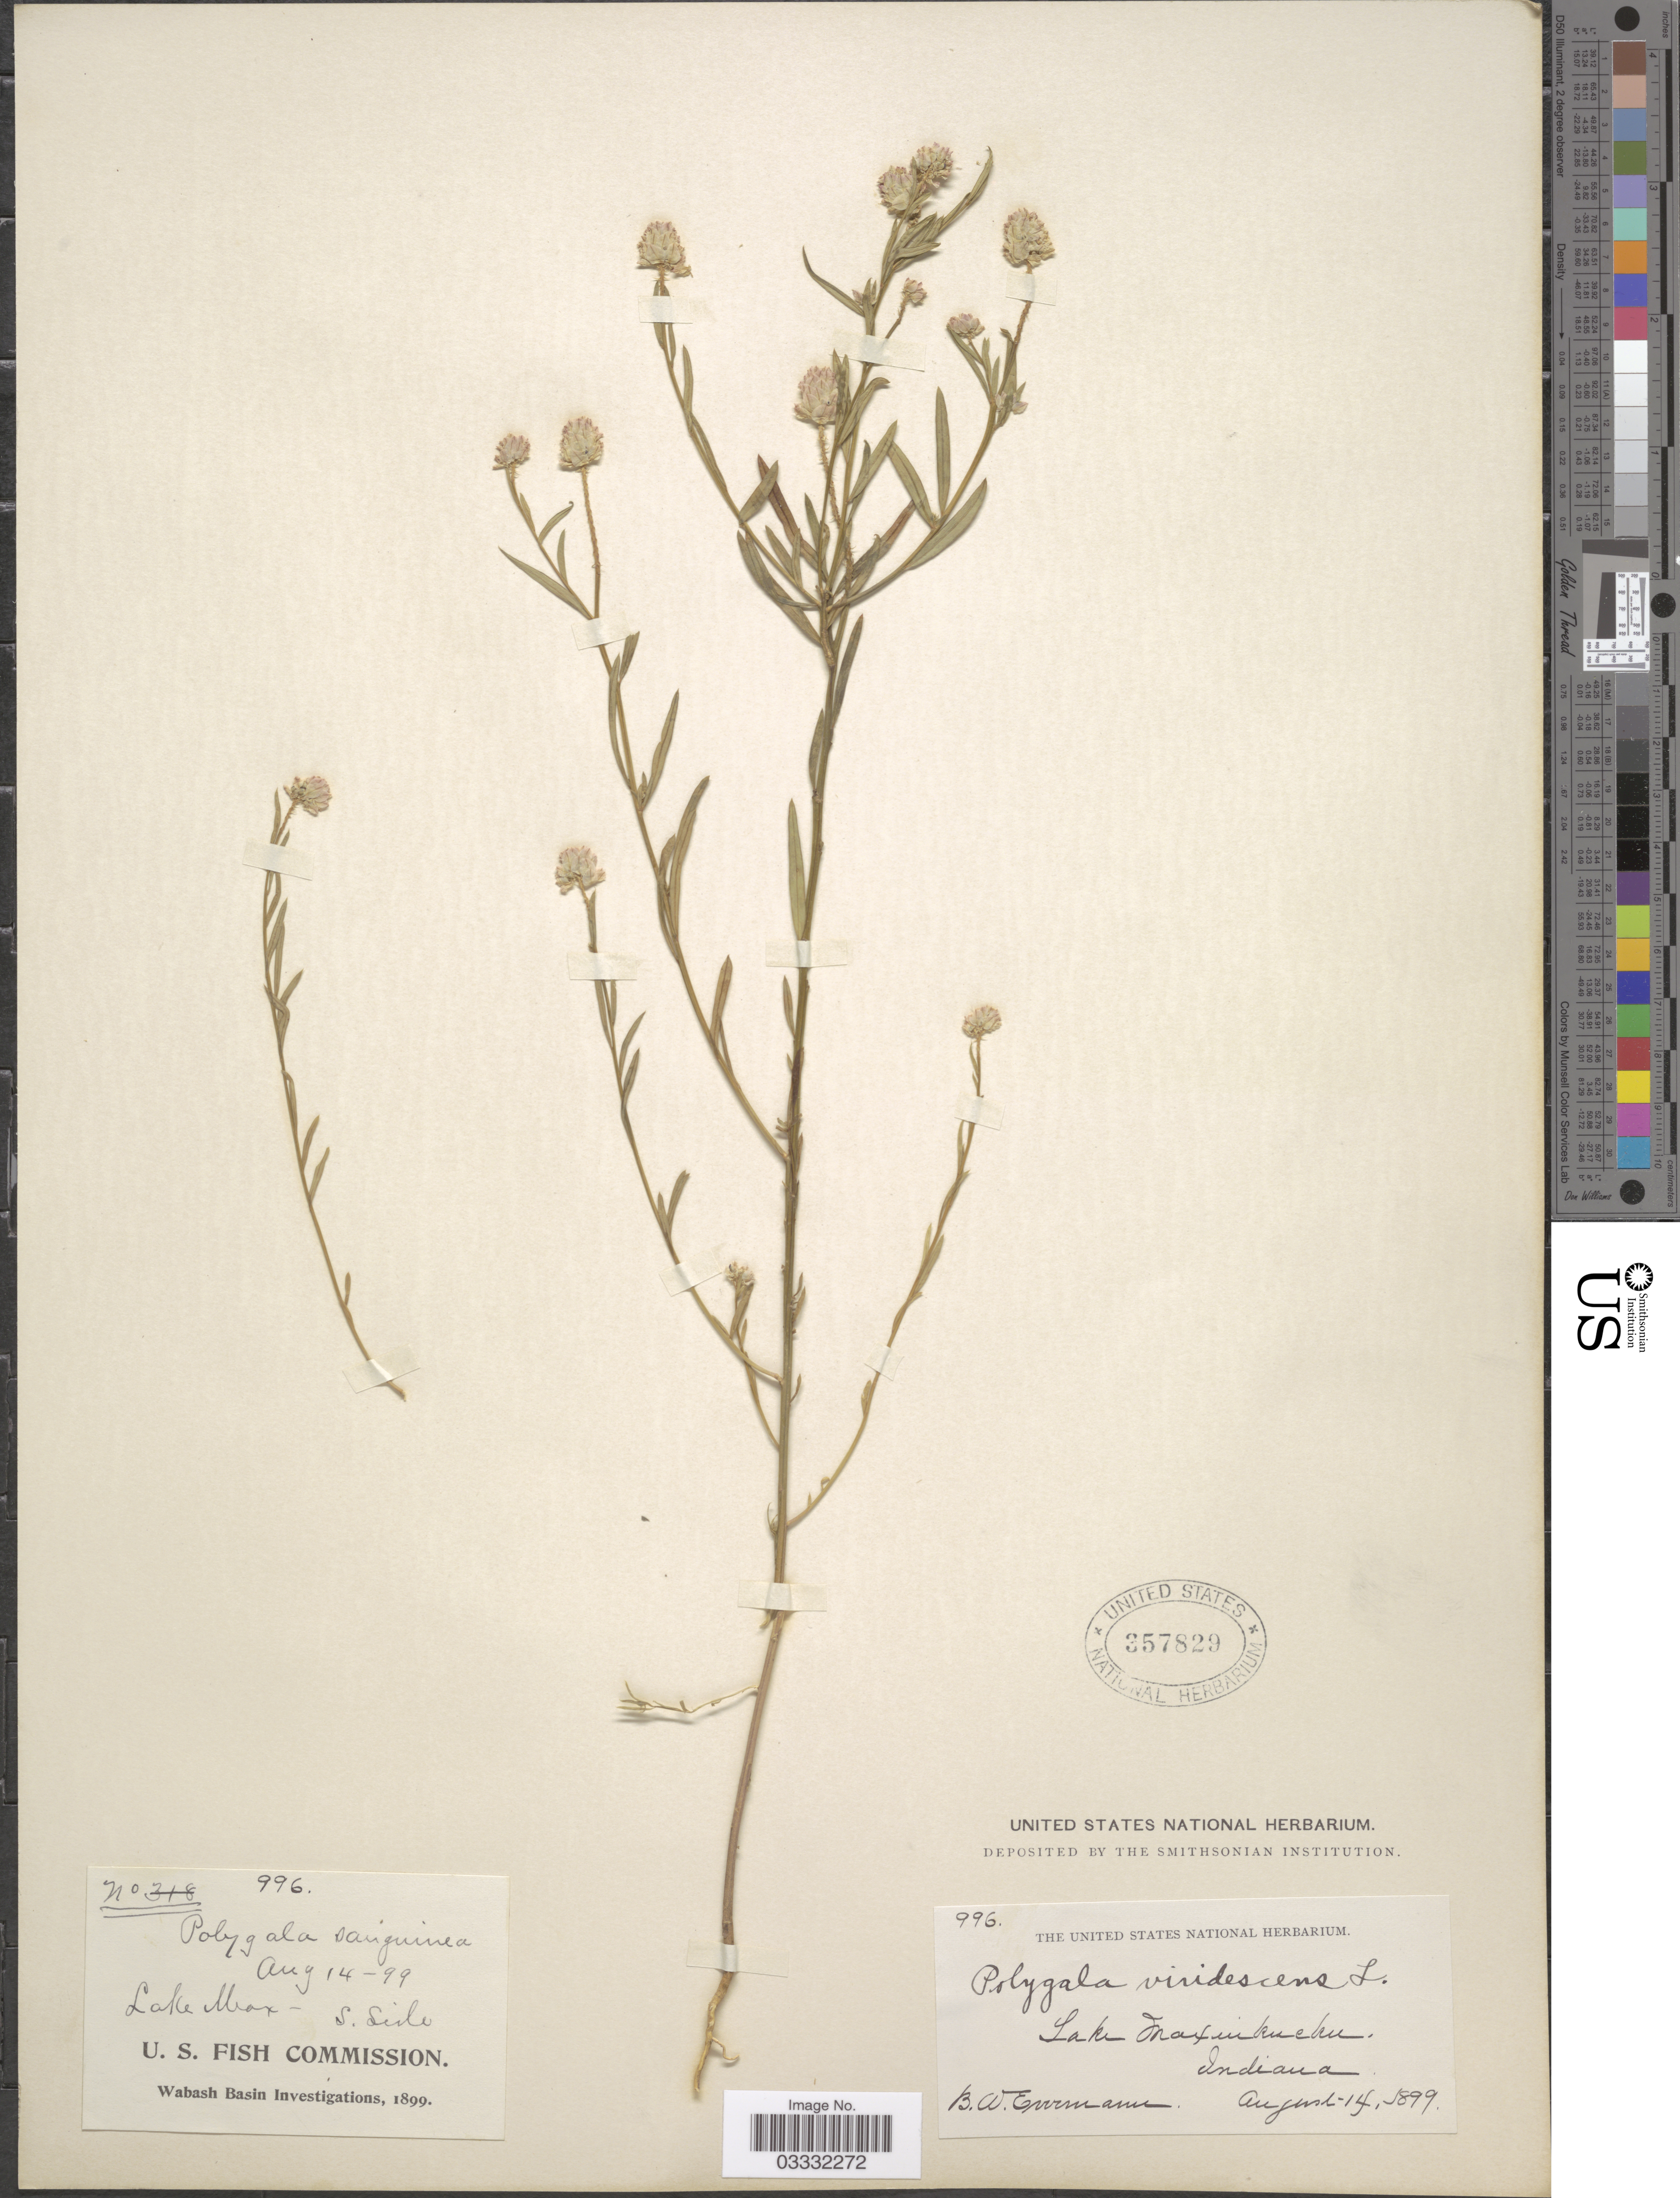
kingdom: Plantae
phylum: Tracheophyta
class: Magnoliopsida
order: Fabales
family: Polygalaceae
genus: Polygala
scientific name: Polygala sanguinea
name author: L.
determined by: Strong, Mark T., (BOT), Smithsonian Institution - National Museum of Natural History (UNITED STATES)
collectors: B. W. Evermann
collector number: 996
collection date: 1899-08-14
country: United States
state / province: Indiana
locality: Lake Maxinkuckee - S. Side.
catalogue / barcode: US 357829